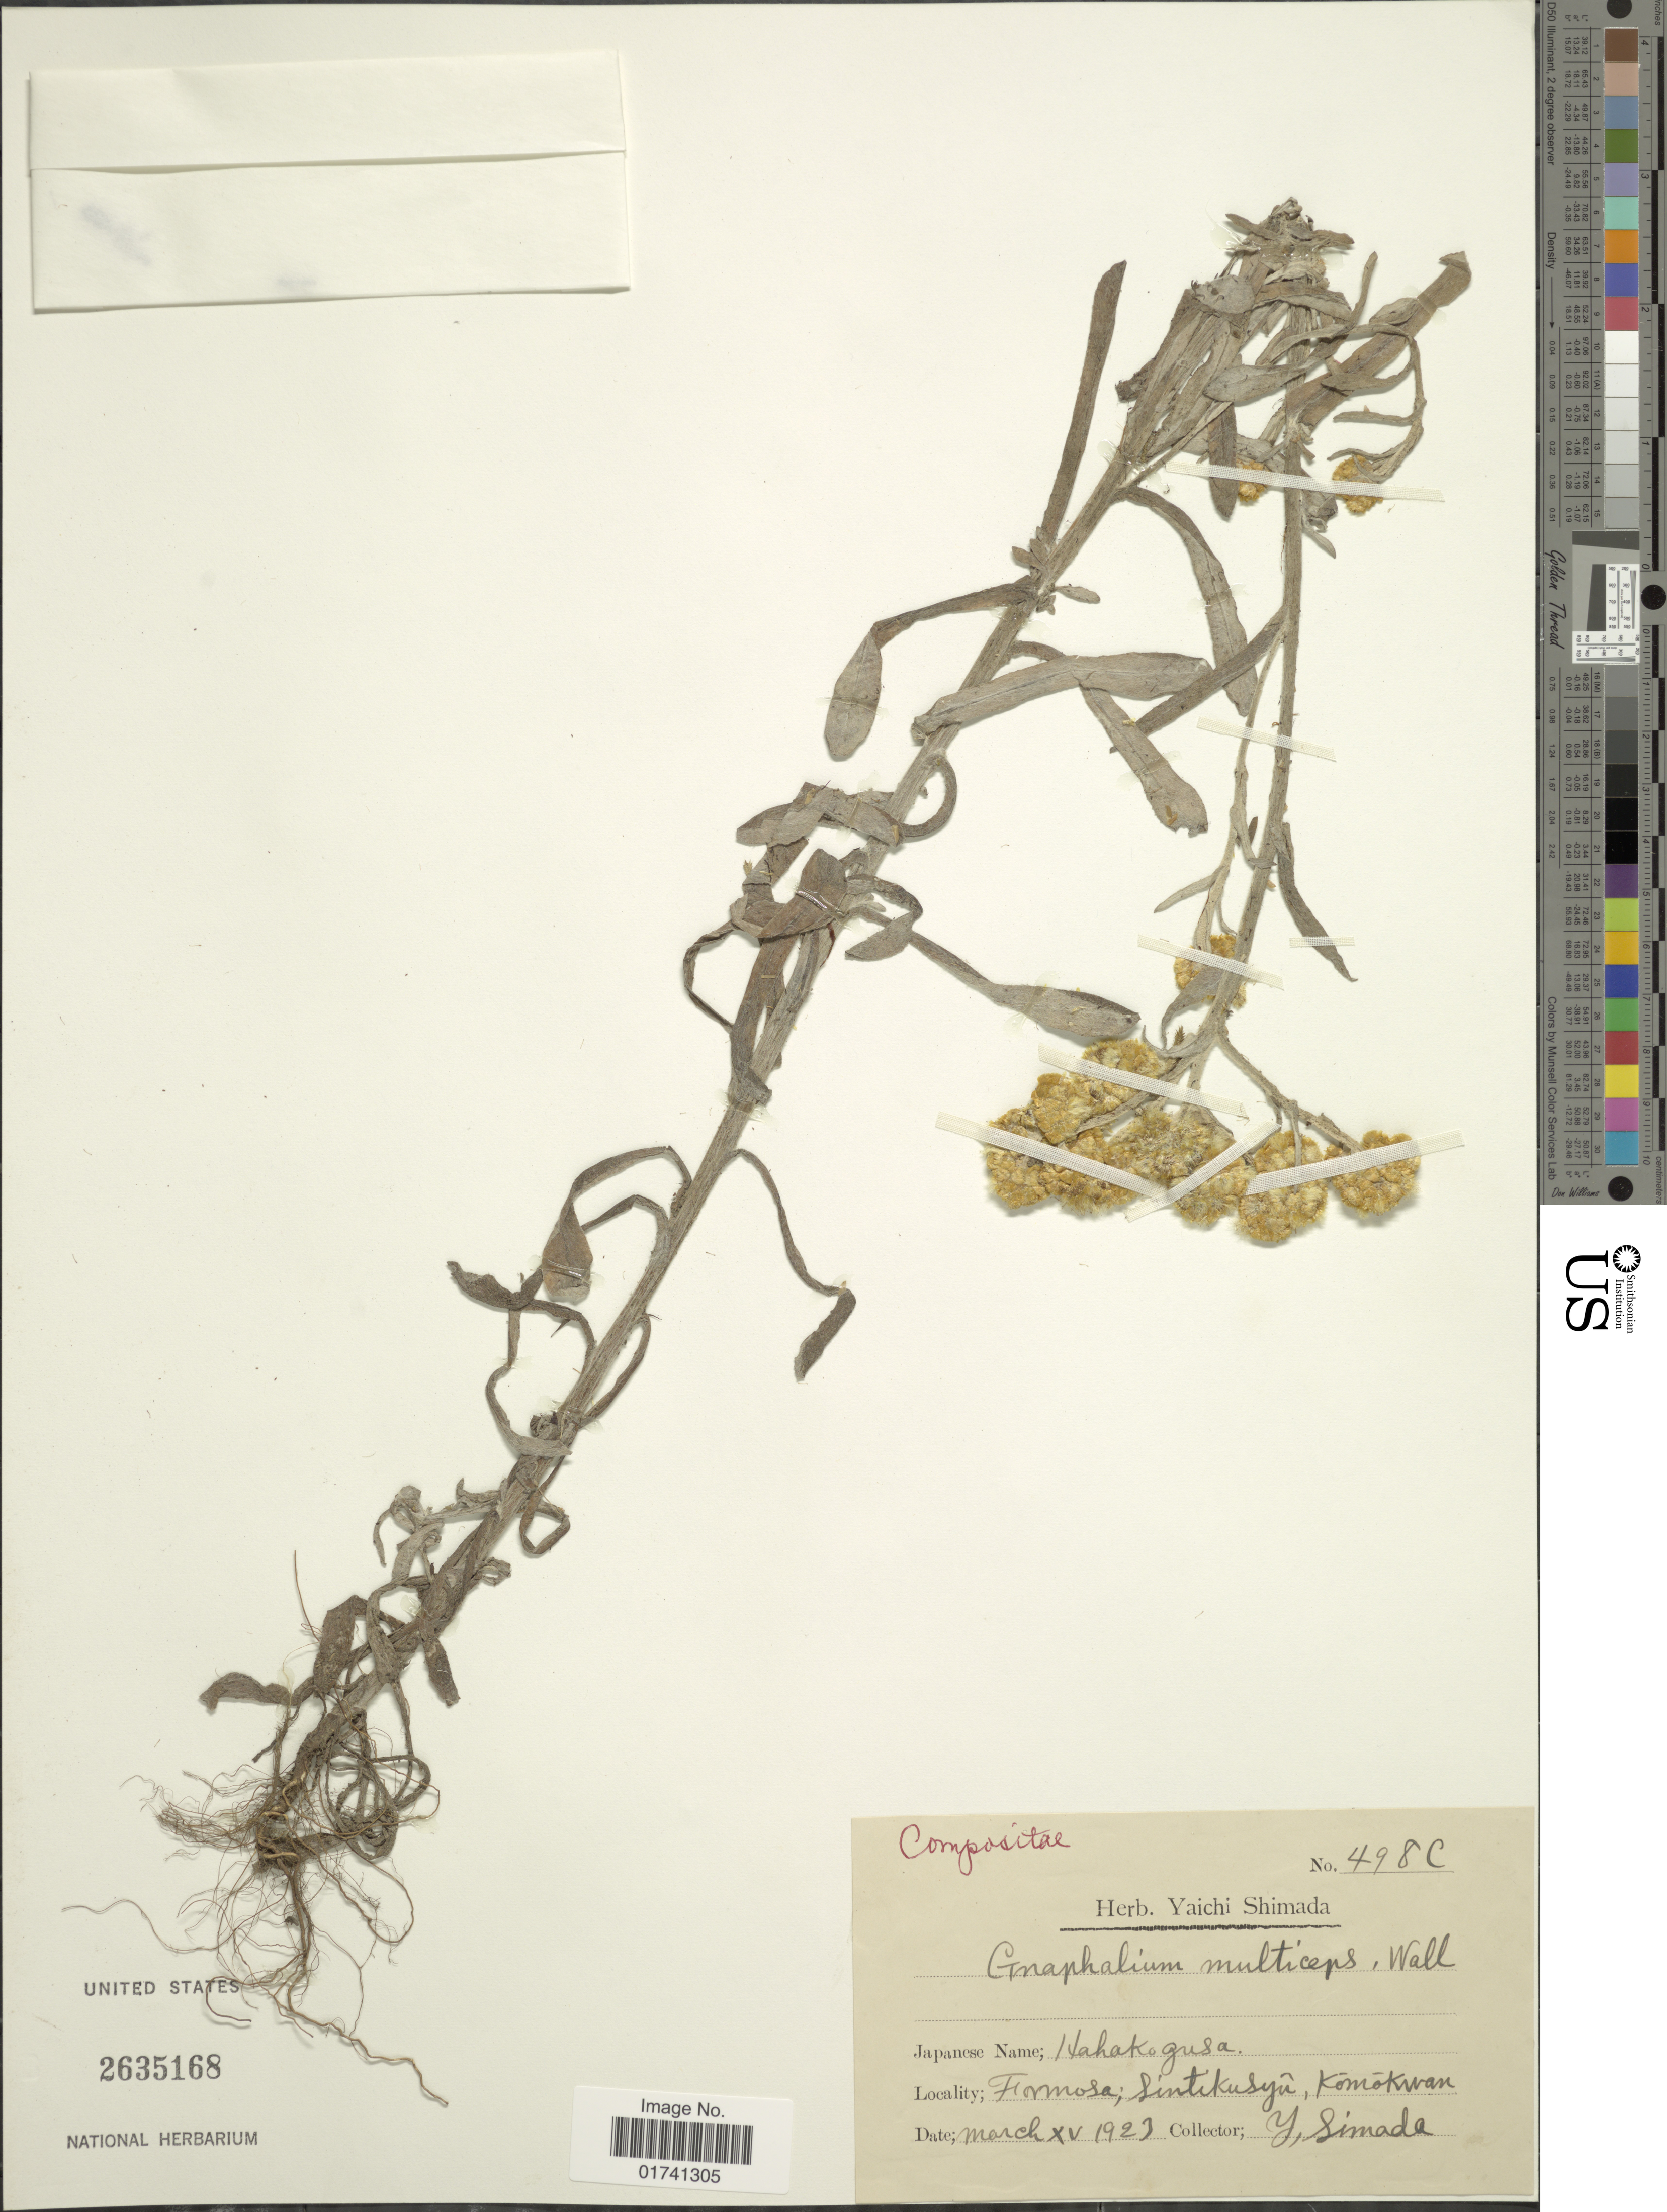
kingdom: Plantae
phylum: Tracheophyta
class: Magnoliopsida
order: Asterales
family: Asteraceae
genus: Laphangium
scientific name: Laphangium luteoalbum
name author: (L.) Tzvelev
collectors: Simada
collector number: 498C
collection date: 1923-03-15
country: Taiwan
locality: Formosa; Sintikusyu, Komokwan.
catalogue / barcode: US 2635168